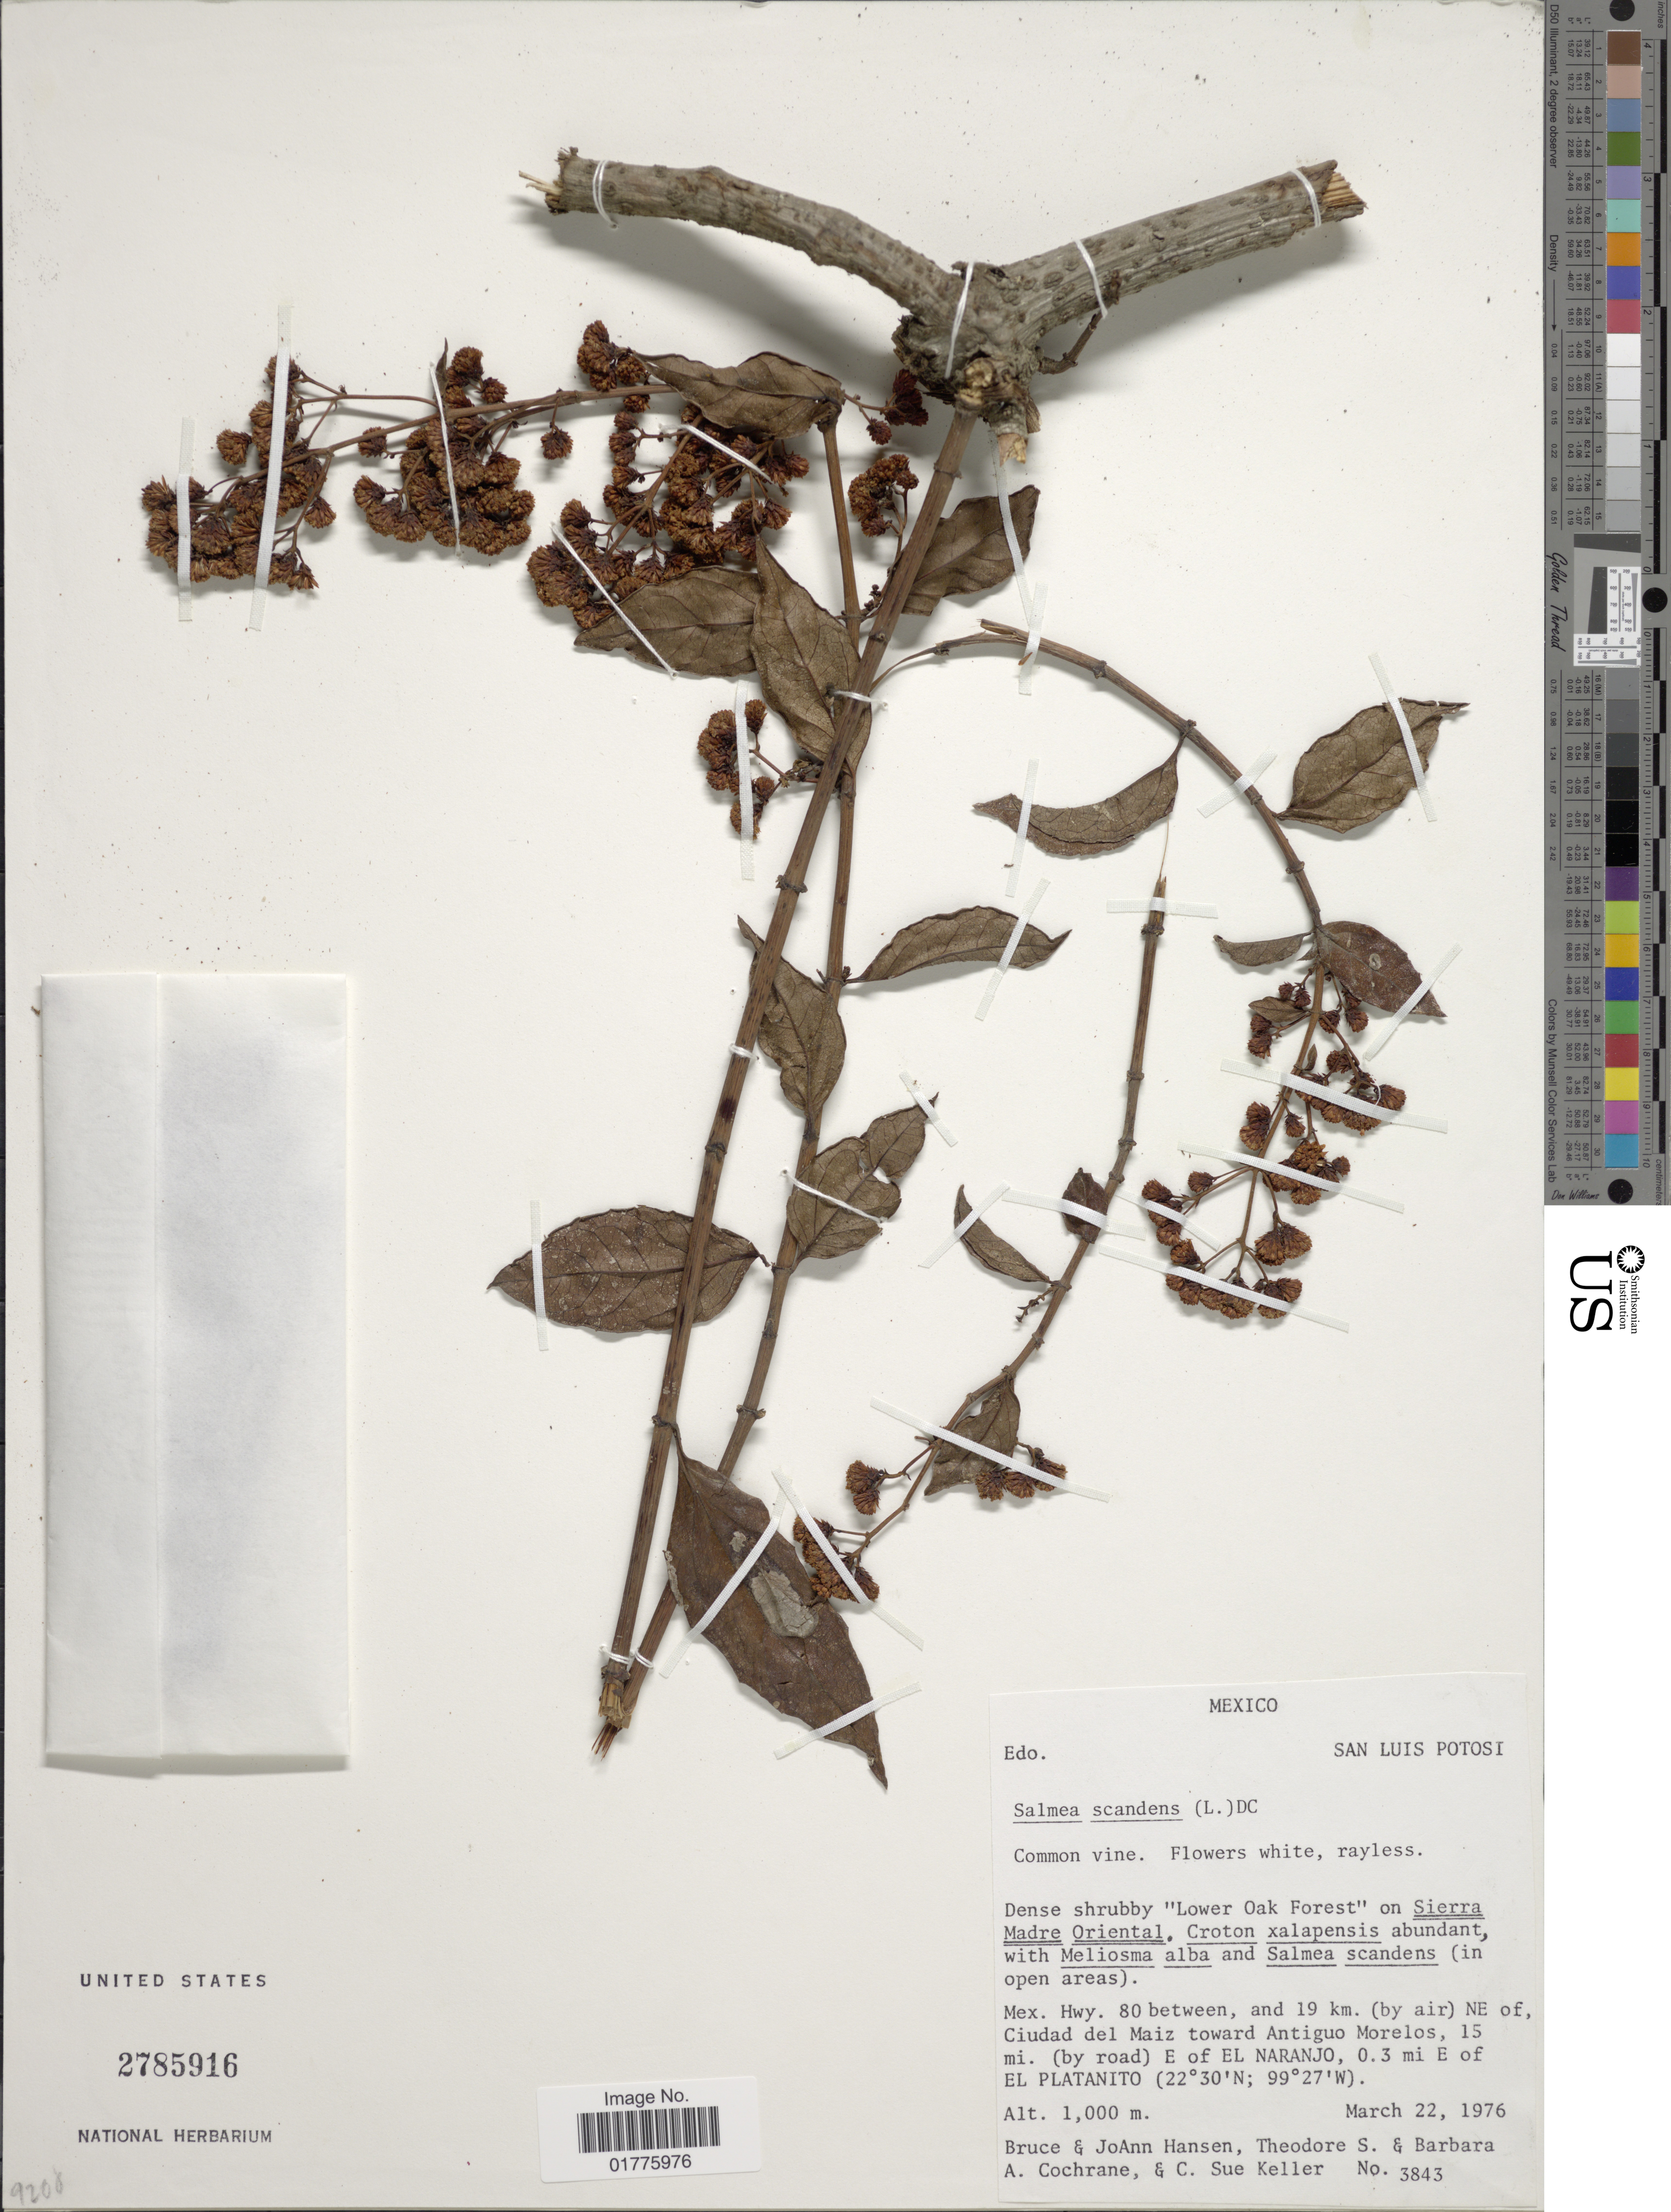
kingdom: Plantae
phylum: Tracheophyta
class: Magnoliopsida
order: Asterales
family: Asteraceae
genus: Salmea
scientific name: Salmea scandens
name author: (L.) DC.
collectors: B. Hansen, J. Hansen, T. S. Cochrane, B. Cochrane & C. S. Keller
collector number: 3843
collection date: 1976-03-22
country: Mexico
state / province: San Luis Potosí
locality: Mex. Hwy. 80 between, and 19 km. (by air) NE of, Ciudad del Maiz toward Antiguo Morelos, 15 mi. (by road) E of El Naranjo, 0.3 mi E of El Platanito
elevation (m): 1000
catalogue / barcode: US 2785916